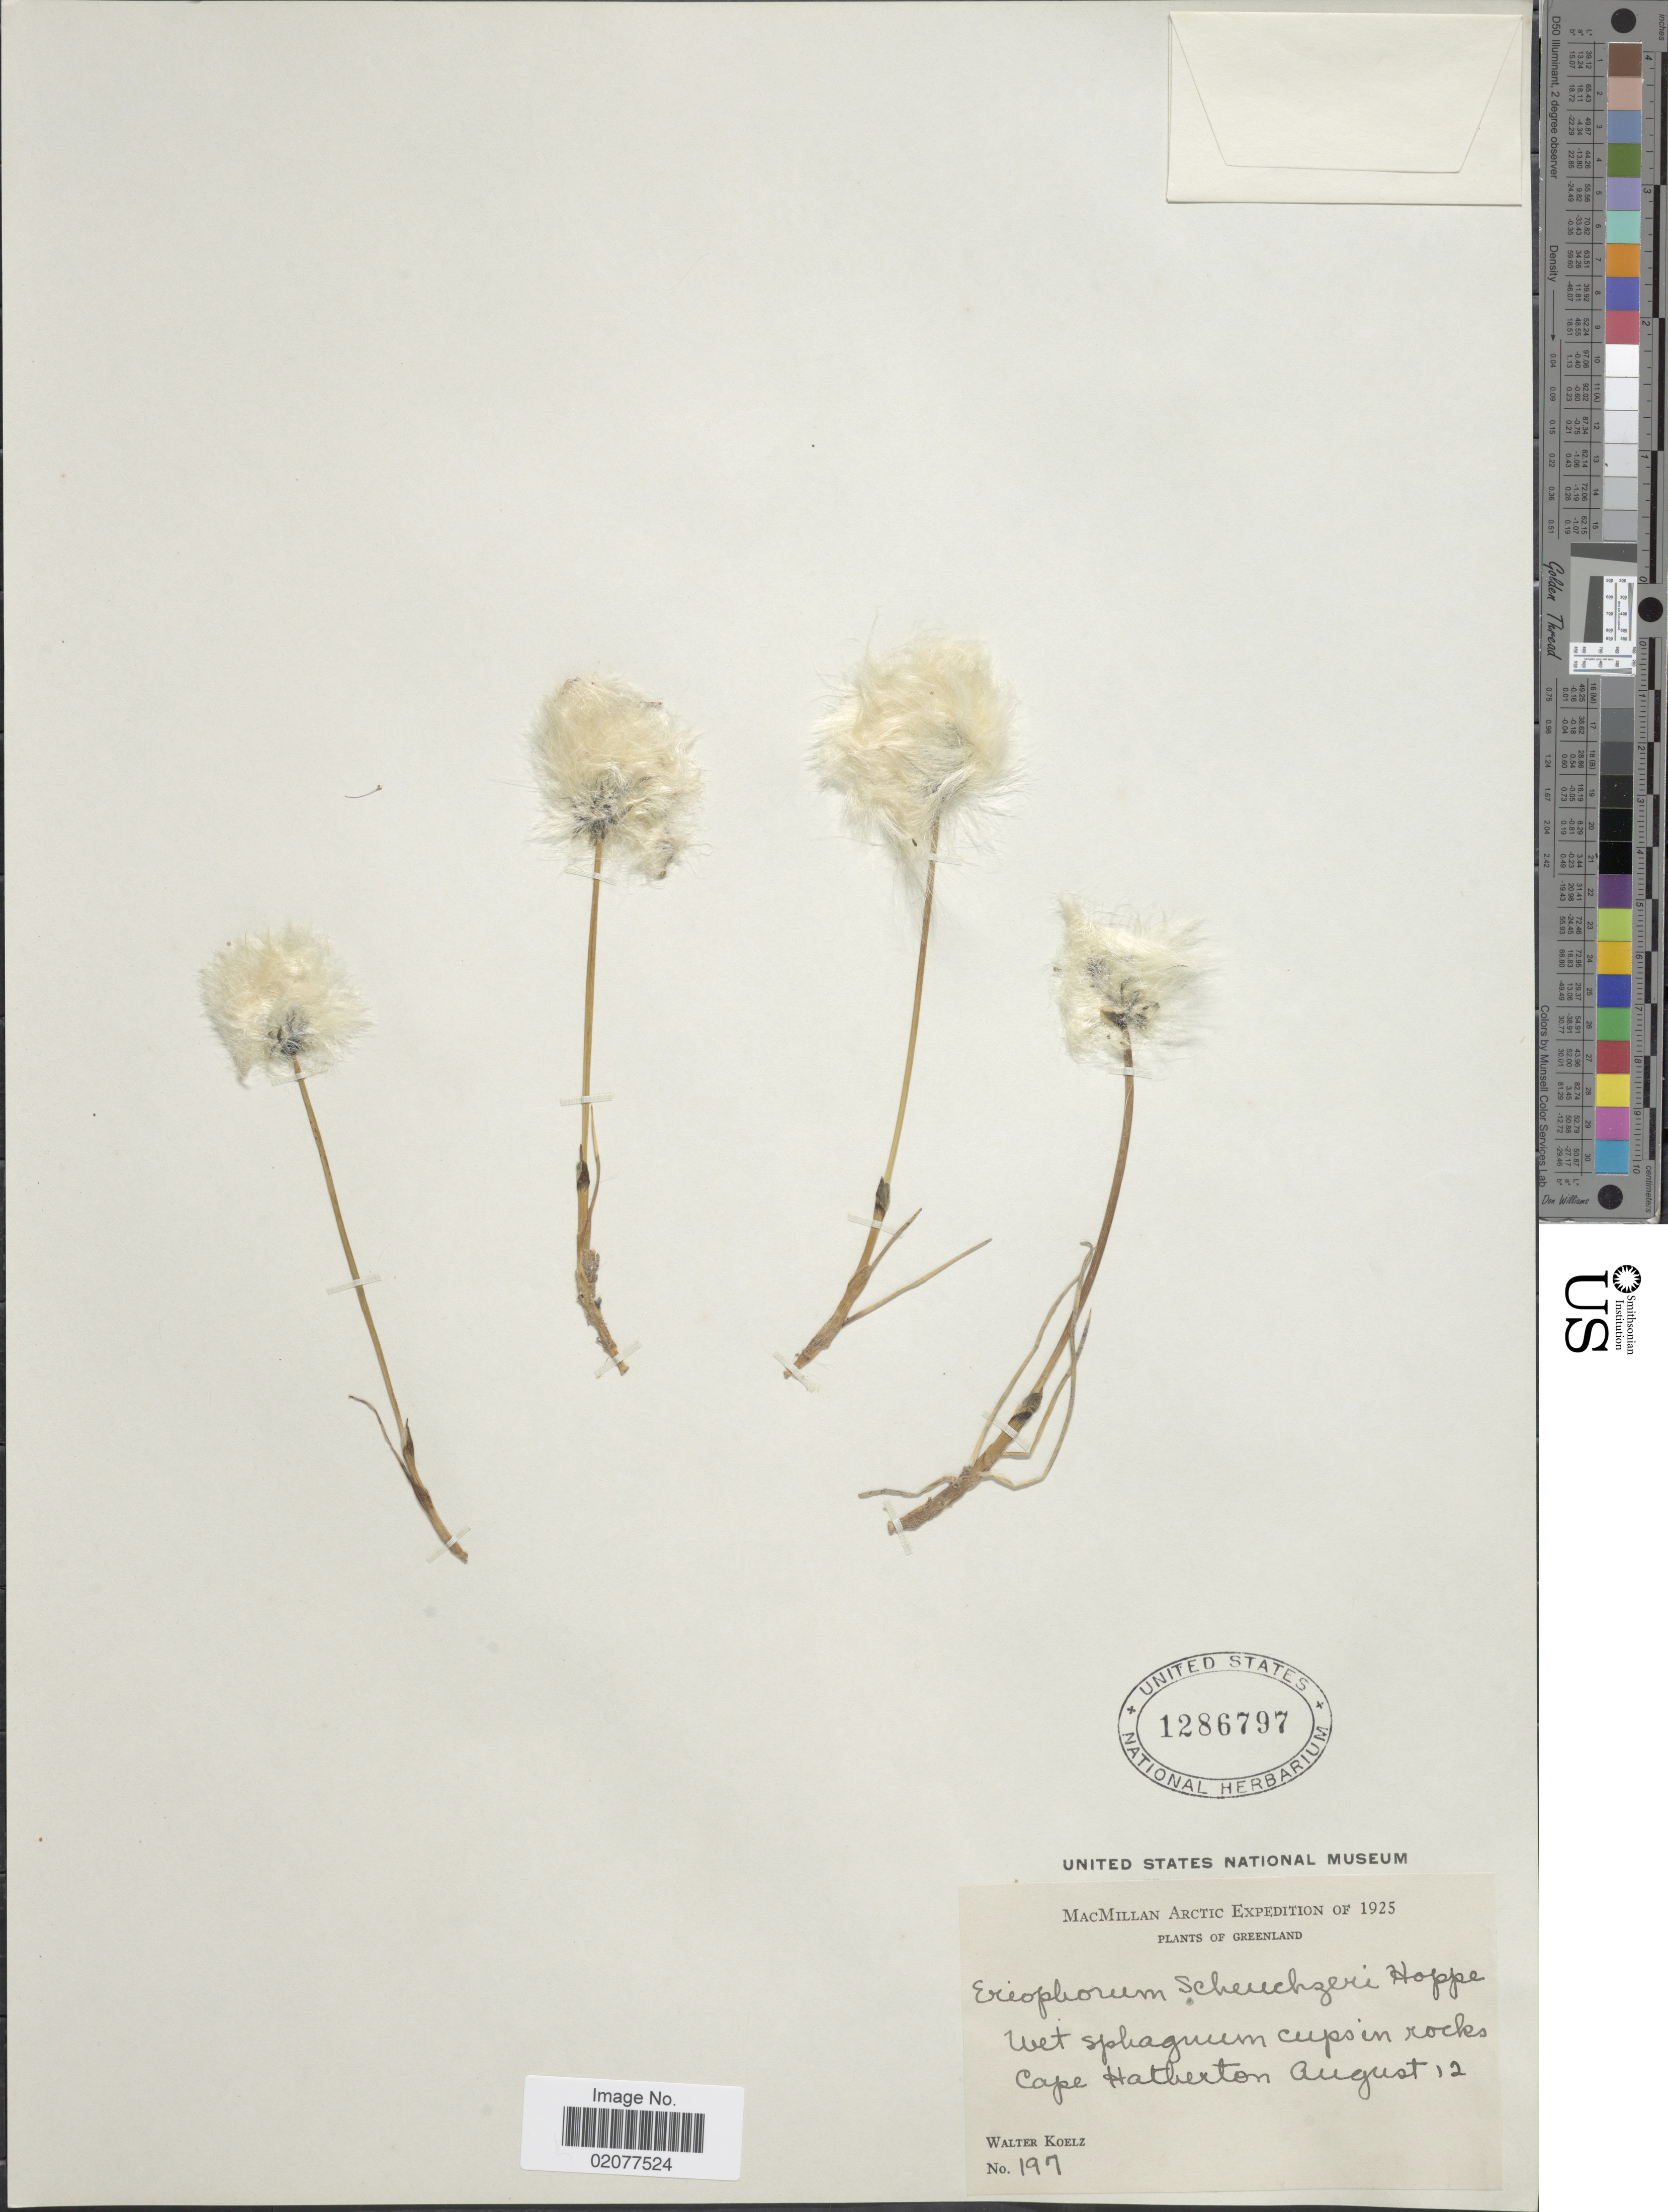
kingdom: Plantae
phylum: Tracheophyta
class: Liliopsida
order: Poales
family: Cyperaceae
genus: Eriophorum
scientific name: Eriophorum scheuchzeri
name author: Hoppe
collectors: W. N. Koelz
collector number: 197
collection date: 1925-08-12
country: Greenland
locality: Cape Hatherton.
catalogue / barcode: US 1286797